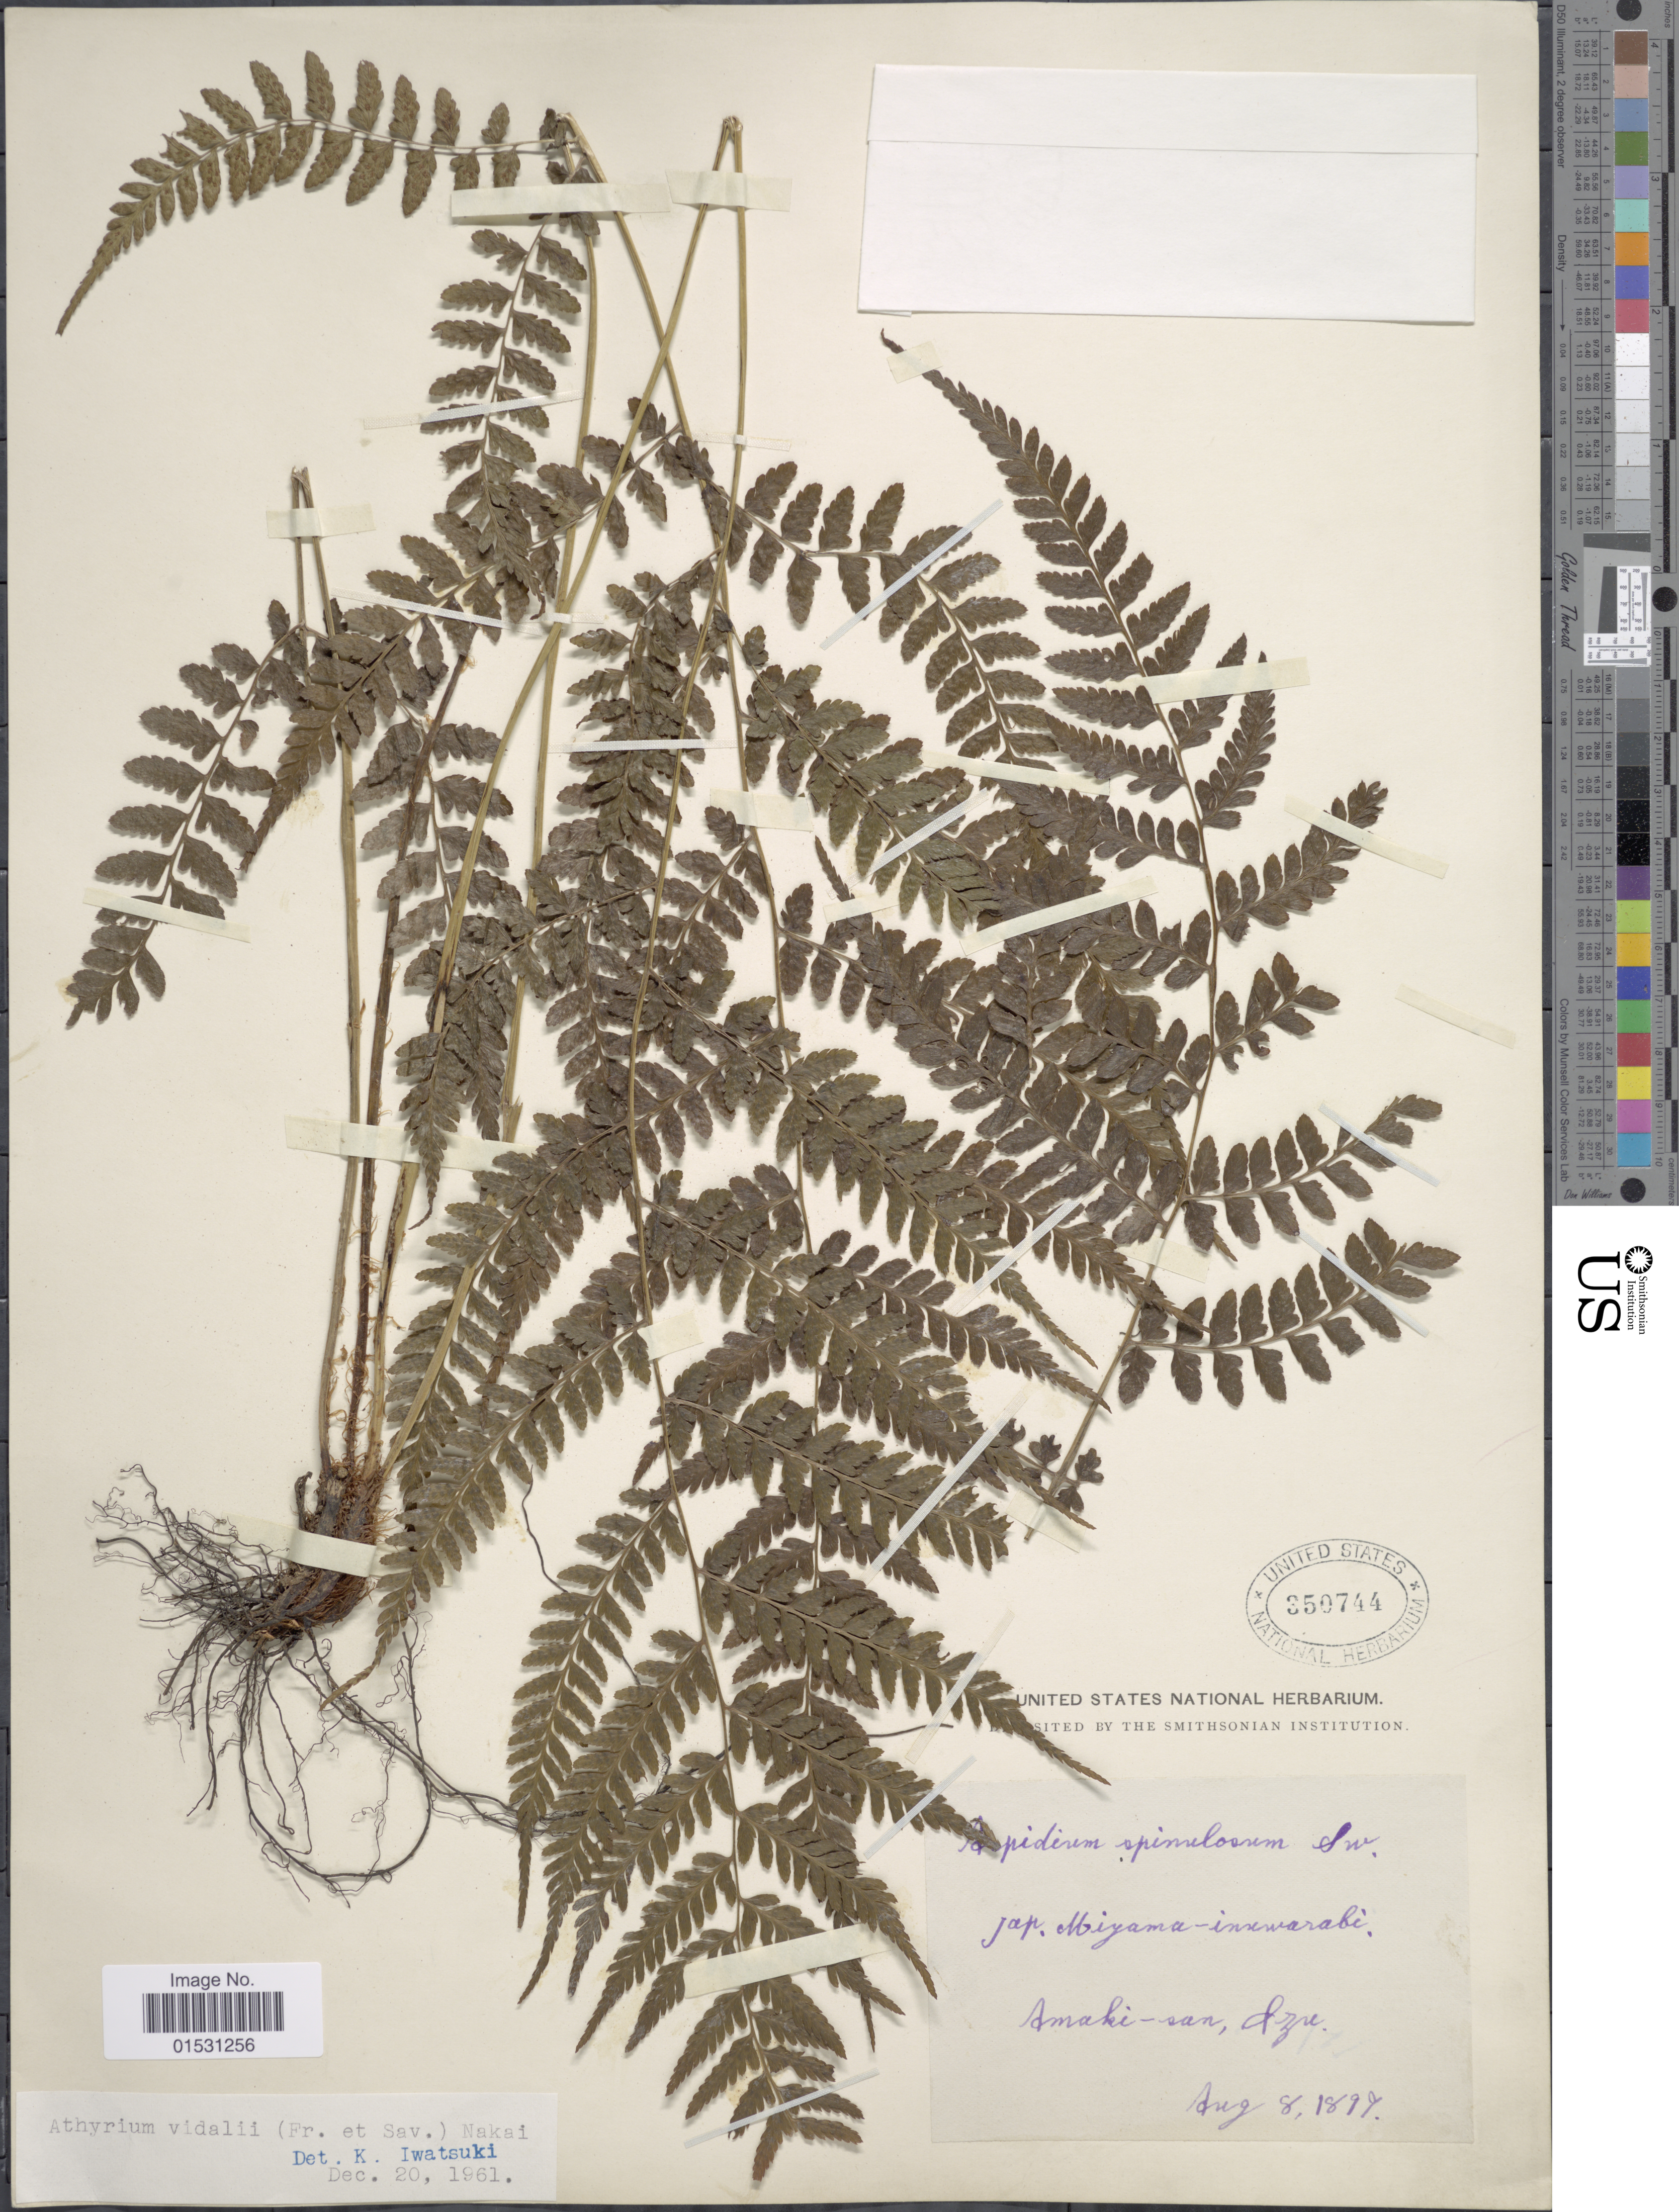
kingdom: Plantae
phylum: Tracheophyta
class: Polypodiopsida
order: Polypodiales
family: Athyriaceae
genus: Athyrium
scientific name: Athyrium vidalii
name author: (Franch. & Sav.) Nakai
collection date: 1899-08-08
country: Japan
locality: Jap. Miyama-innwarabi. Amaki-san, Izu.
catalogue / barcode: US 350744